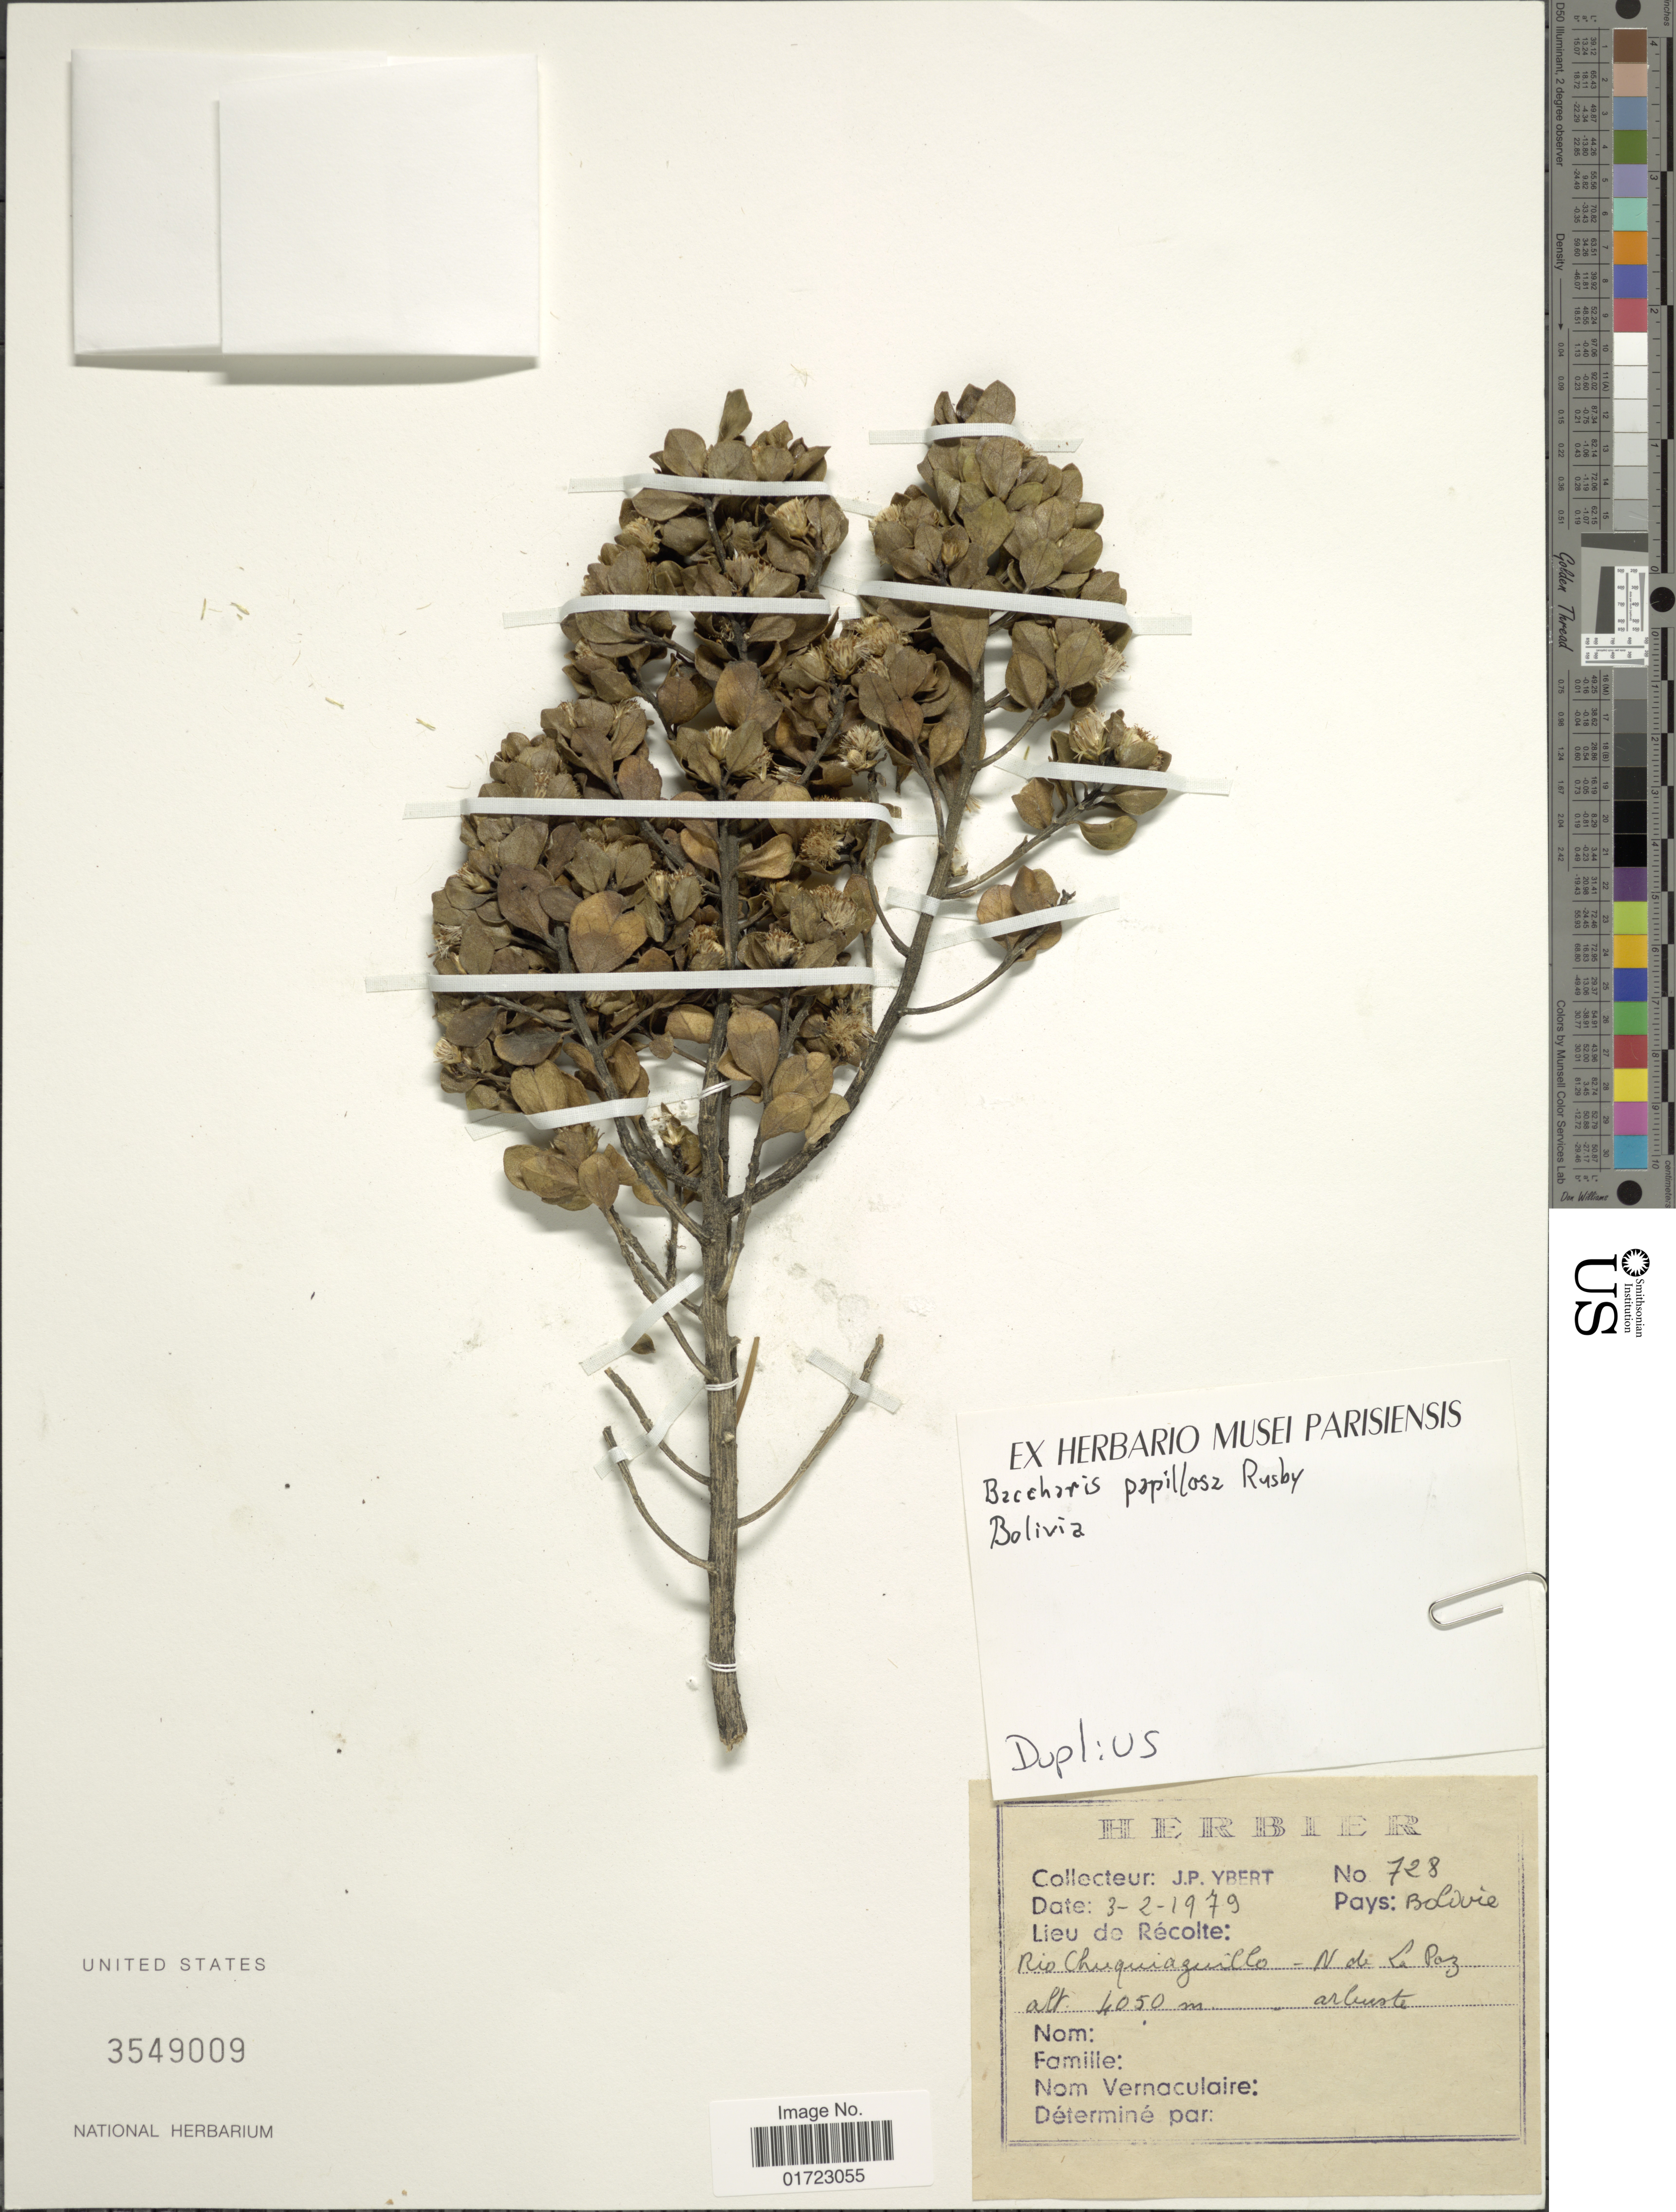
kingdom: Plantae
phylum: Tracheophyta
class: Magnoliopsida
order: Asterales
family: Asteraceae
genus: Baccharis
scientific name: Baccharis papillosa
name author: Rusby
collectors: J. Ybert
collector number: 728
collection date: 1979-02-03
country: Bolivia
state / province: La Paz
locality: Rio Chuquiaguillo- N de La Paz.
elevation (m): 4050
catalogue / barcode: US 3549009